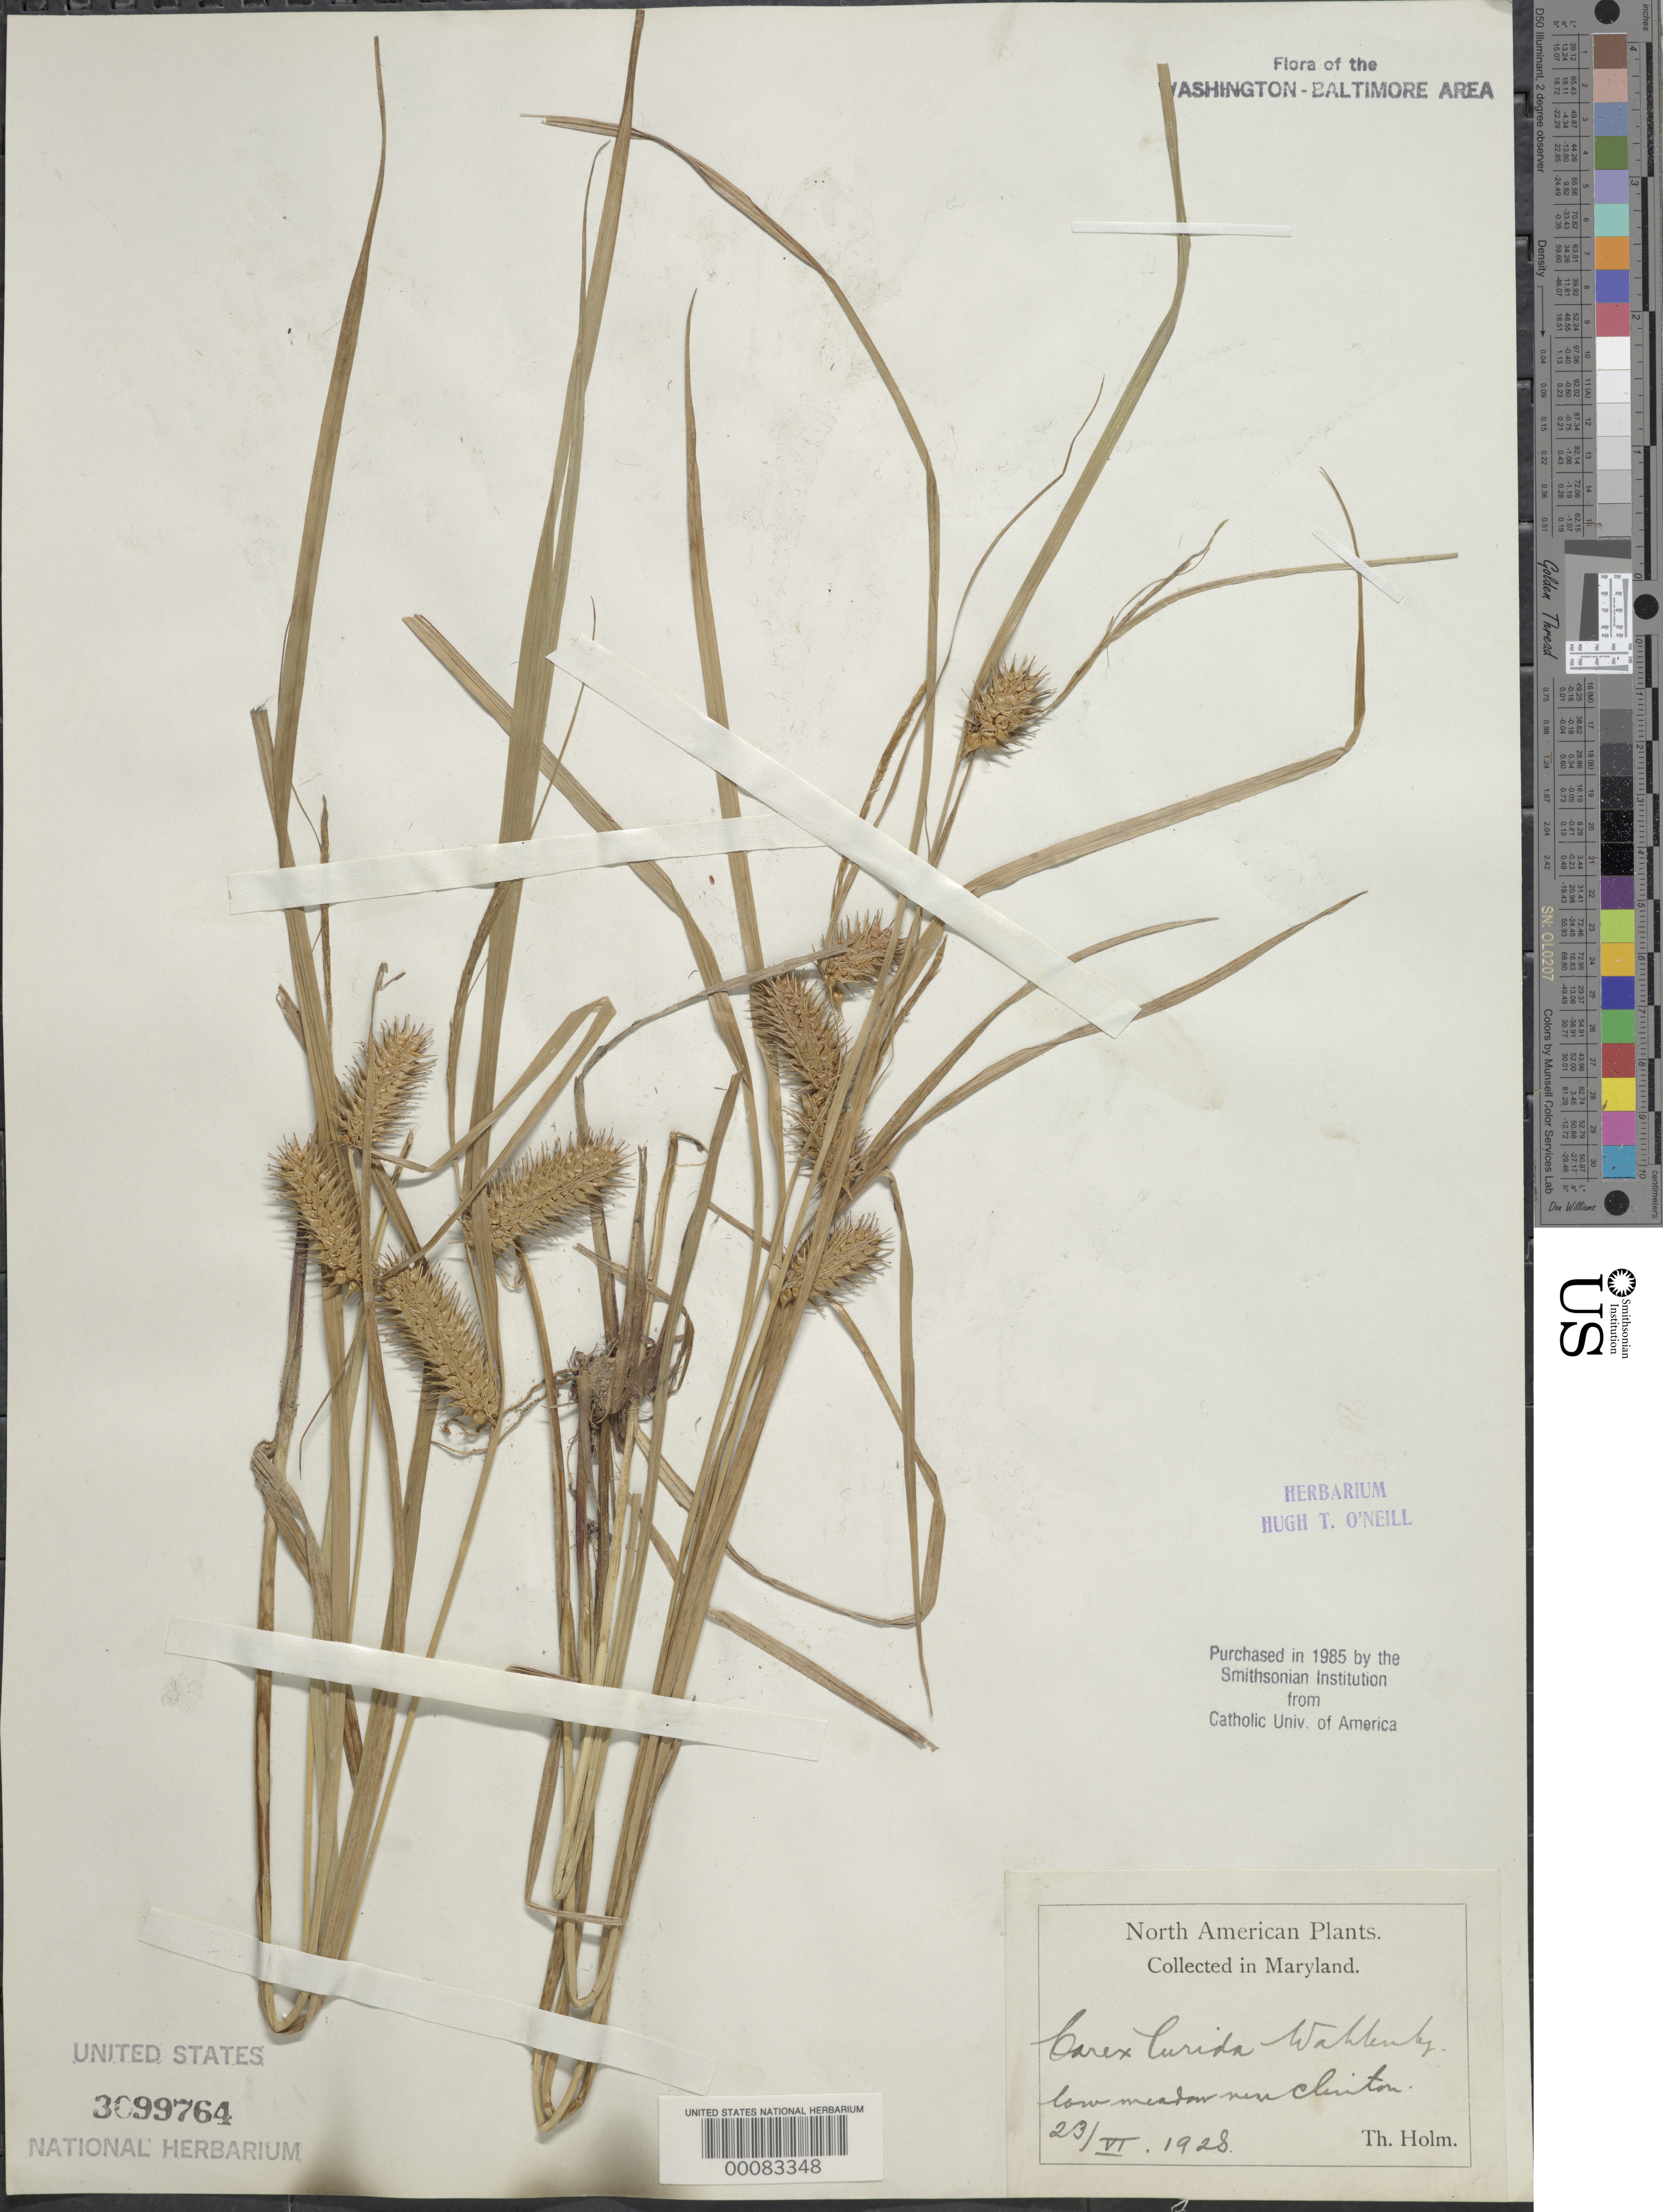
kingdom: Plantae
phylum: Tracheophyta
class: Liliopsida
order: Poales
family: Cyperaceae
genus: Carex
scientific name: Carex lurida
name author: Wahlenb.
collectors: T. Holm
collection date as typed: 23 Jun 1928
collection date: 1928-06-23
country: United States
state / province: Maryland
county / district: Prince George's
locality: Near Clinton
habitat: Low meadow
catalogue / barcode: US 3099764